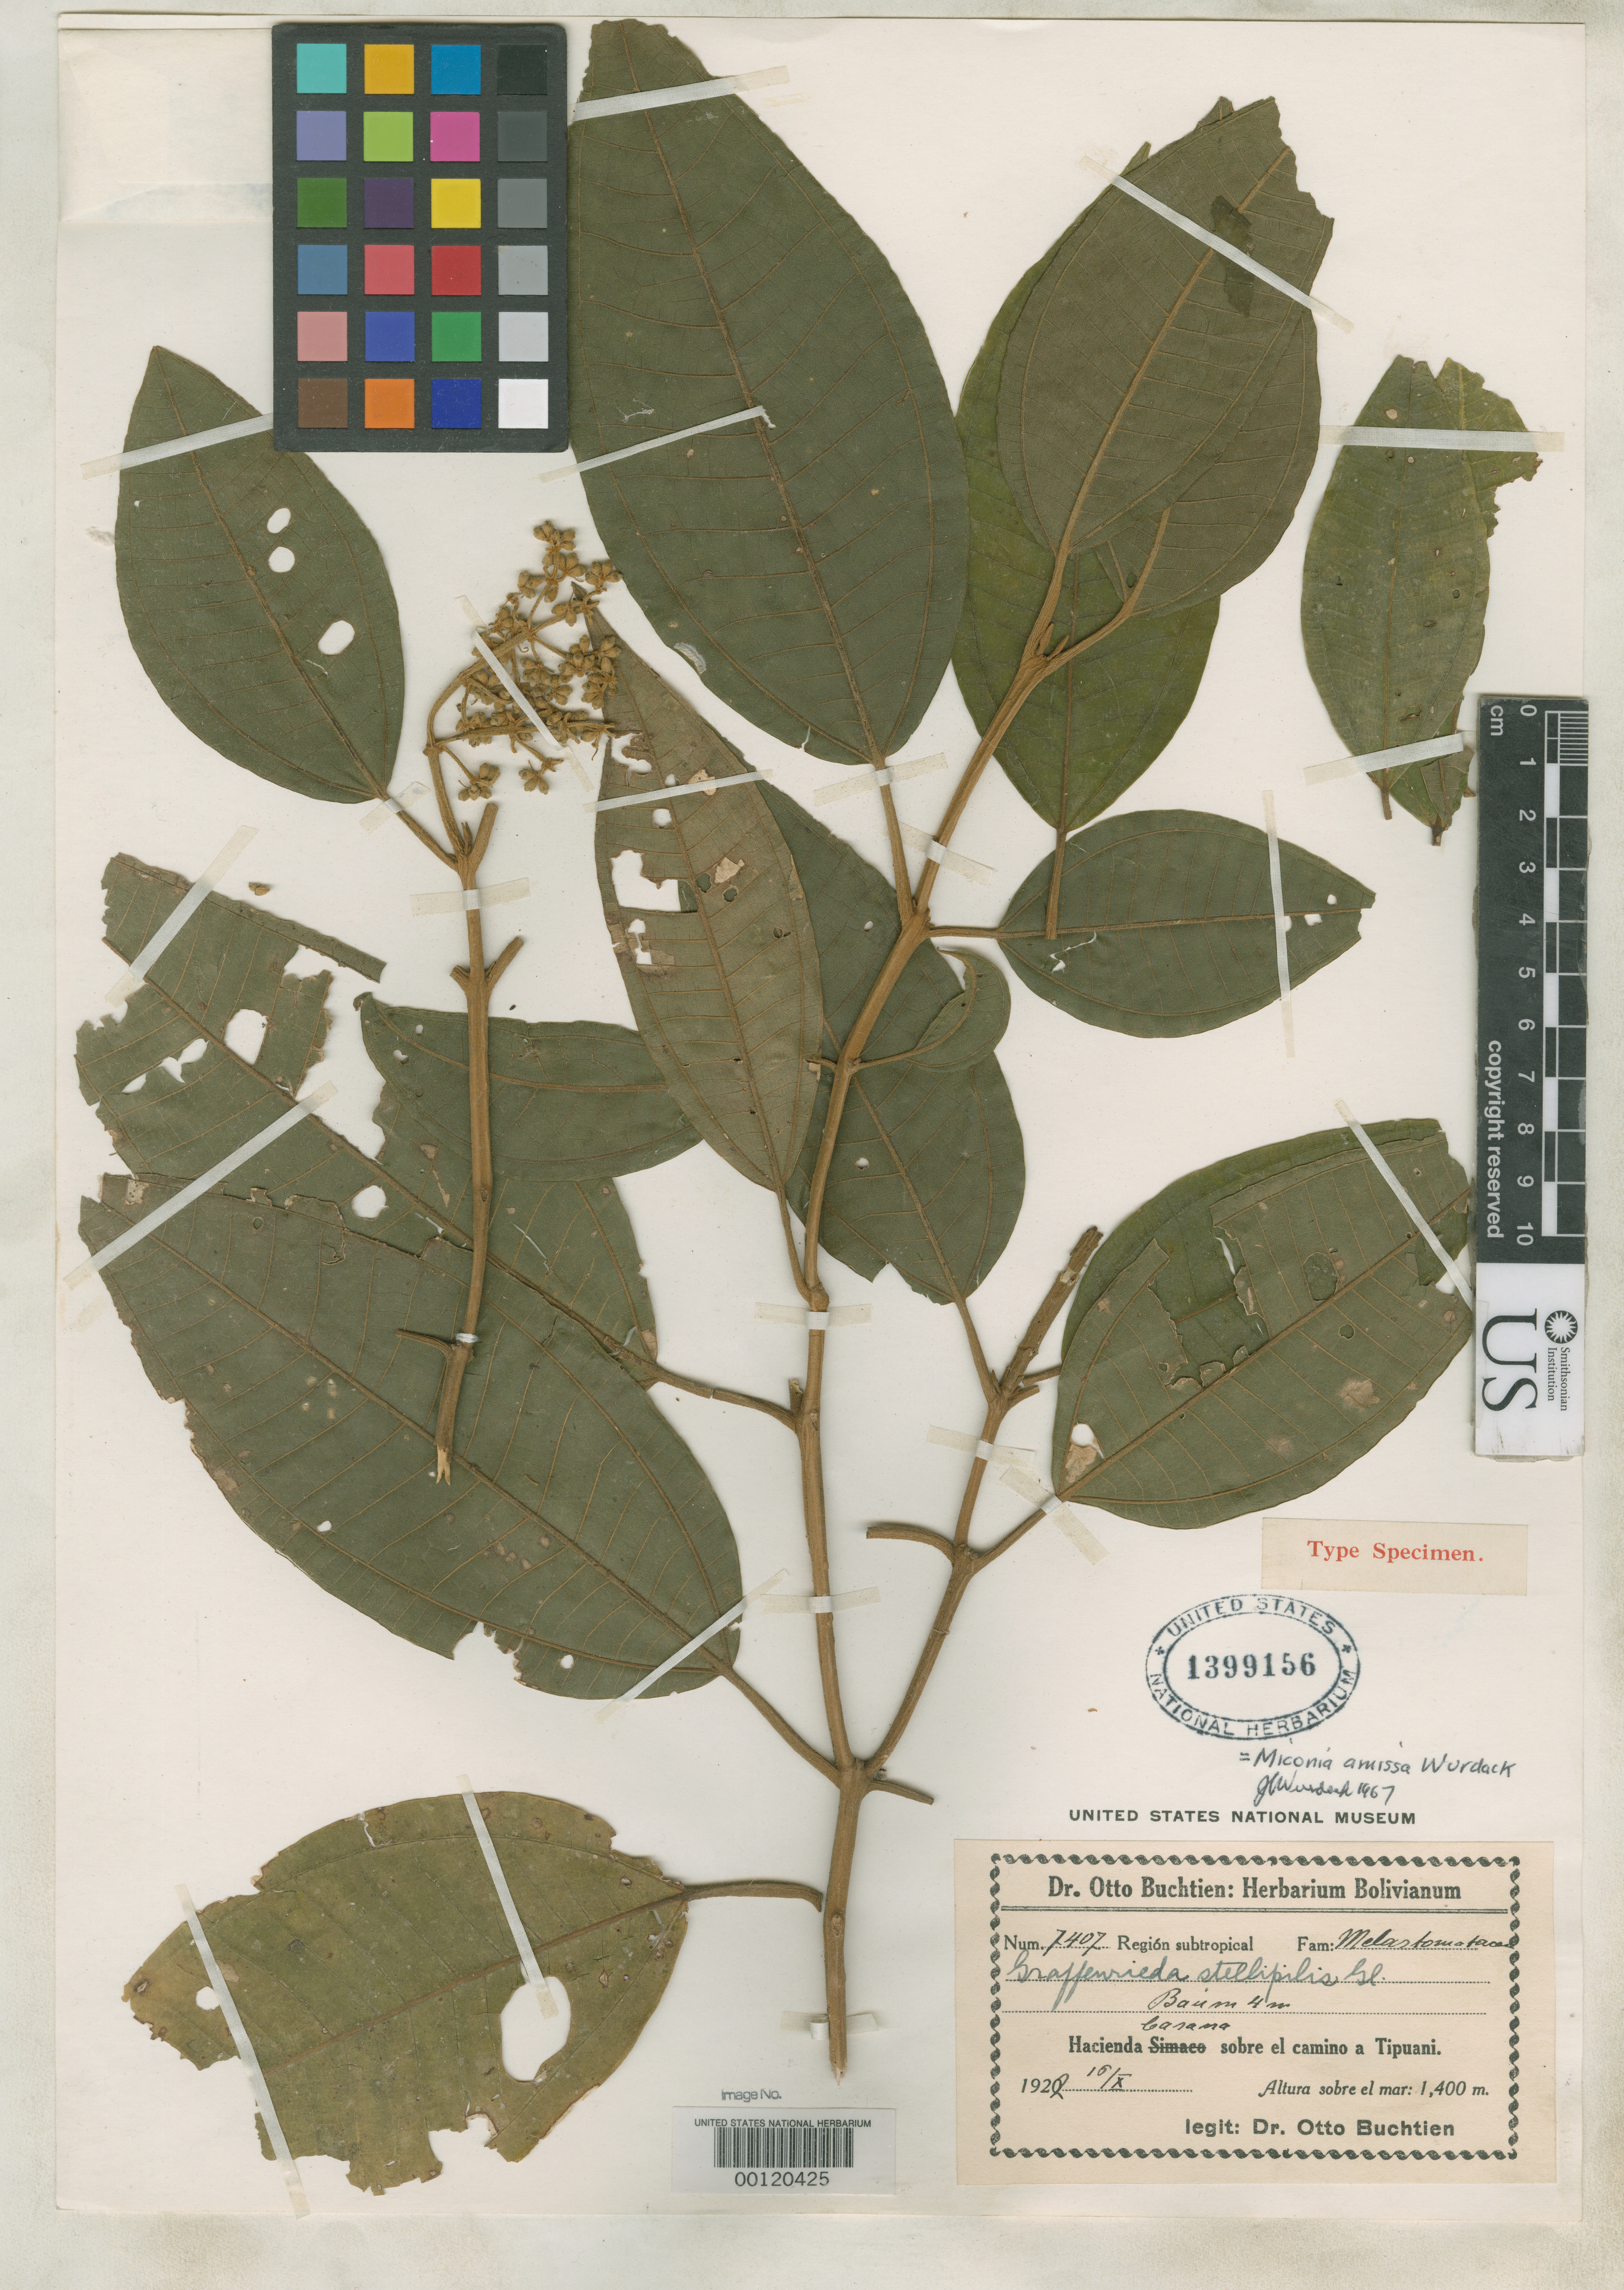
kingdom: Plantae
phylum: Tracheophyta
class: Magnoliopsida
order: Myrtales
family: Melastomataceae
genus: Graffenrieda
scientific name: Graffenrieda stellipilis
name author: Gleason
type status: Holotype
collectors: O. Buchtien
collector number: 7407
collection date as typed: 10 Oct 1922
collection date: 1922-10-10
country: Bolivia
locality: Above road to Tipuani, Hacienda Casana.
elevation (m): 1400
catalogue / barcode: US 1399156